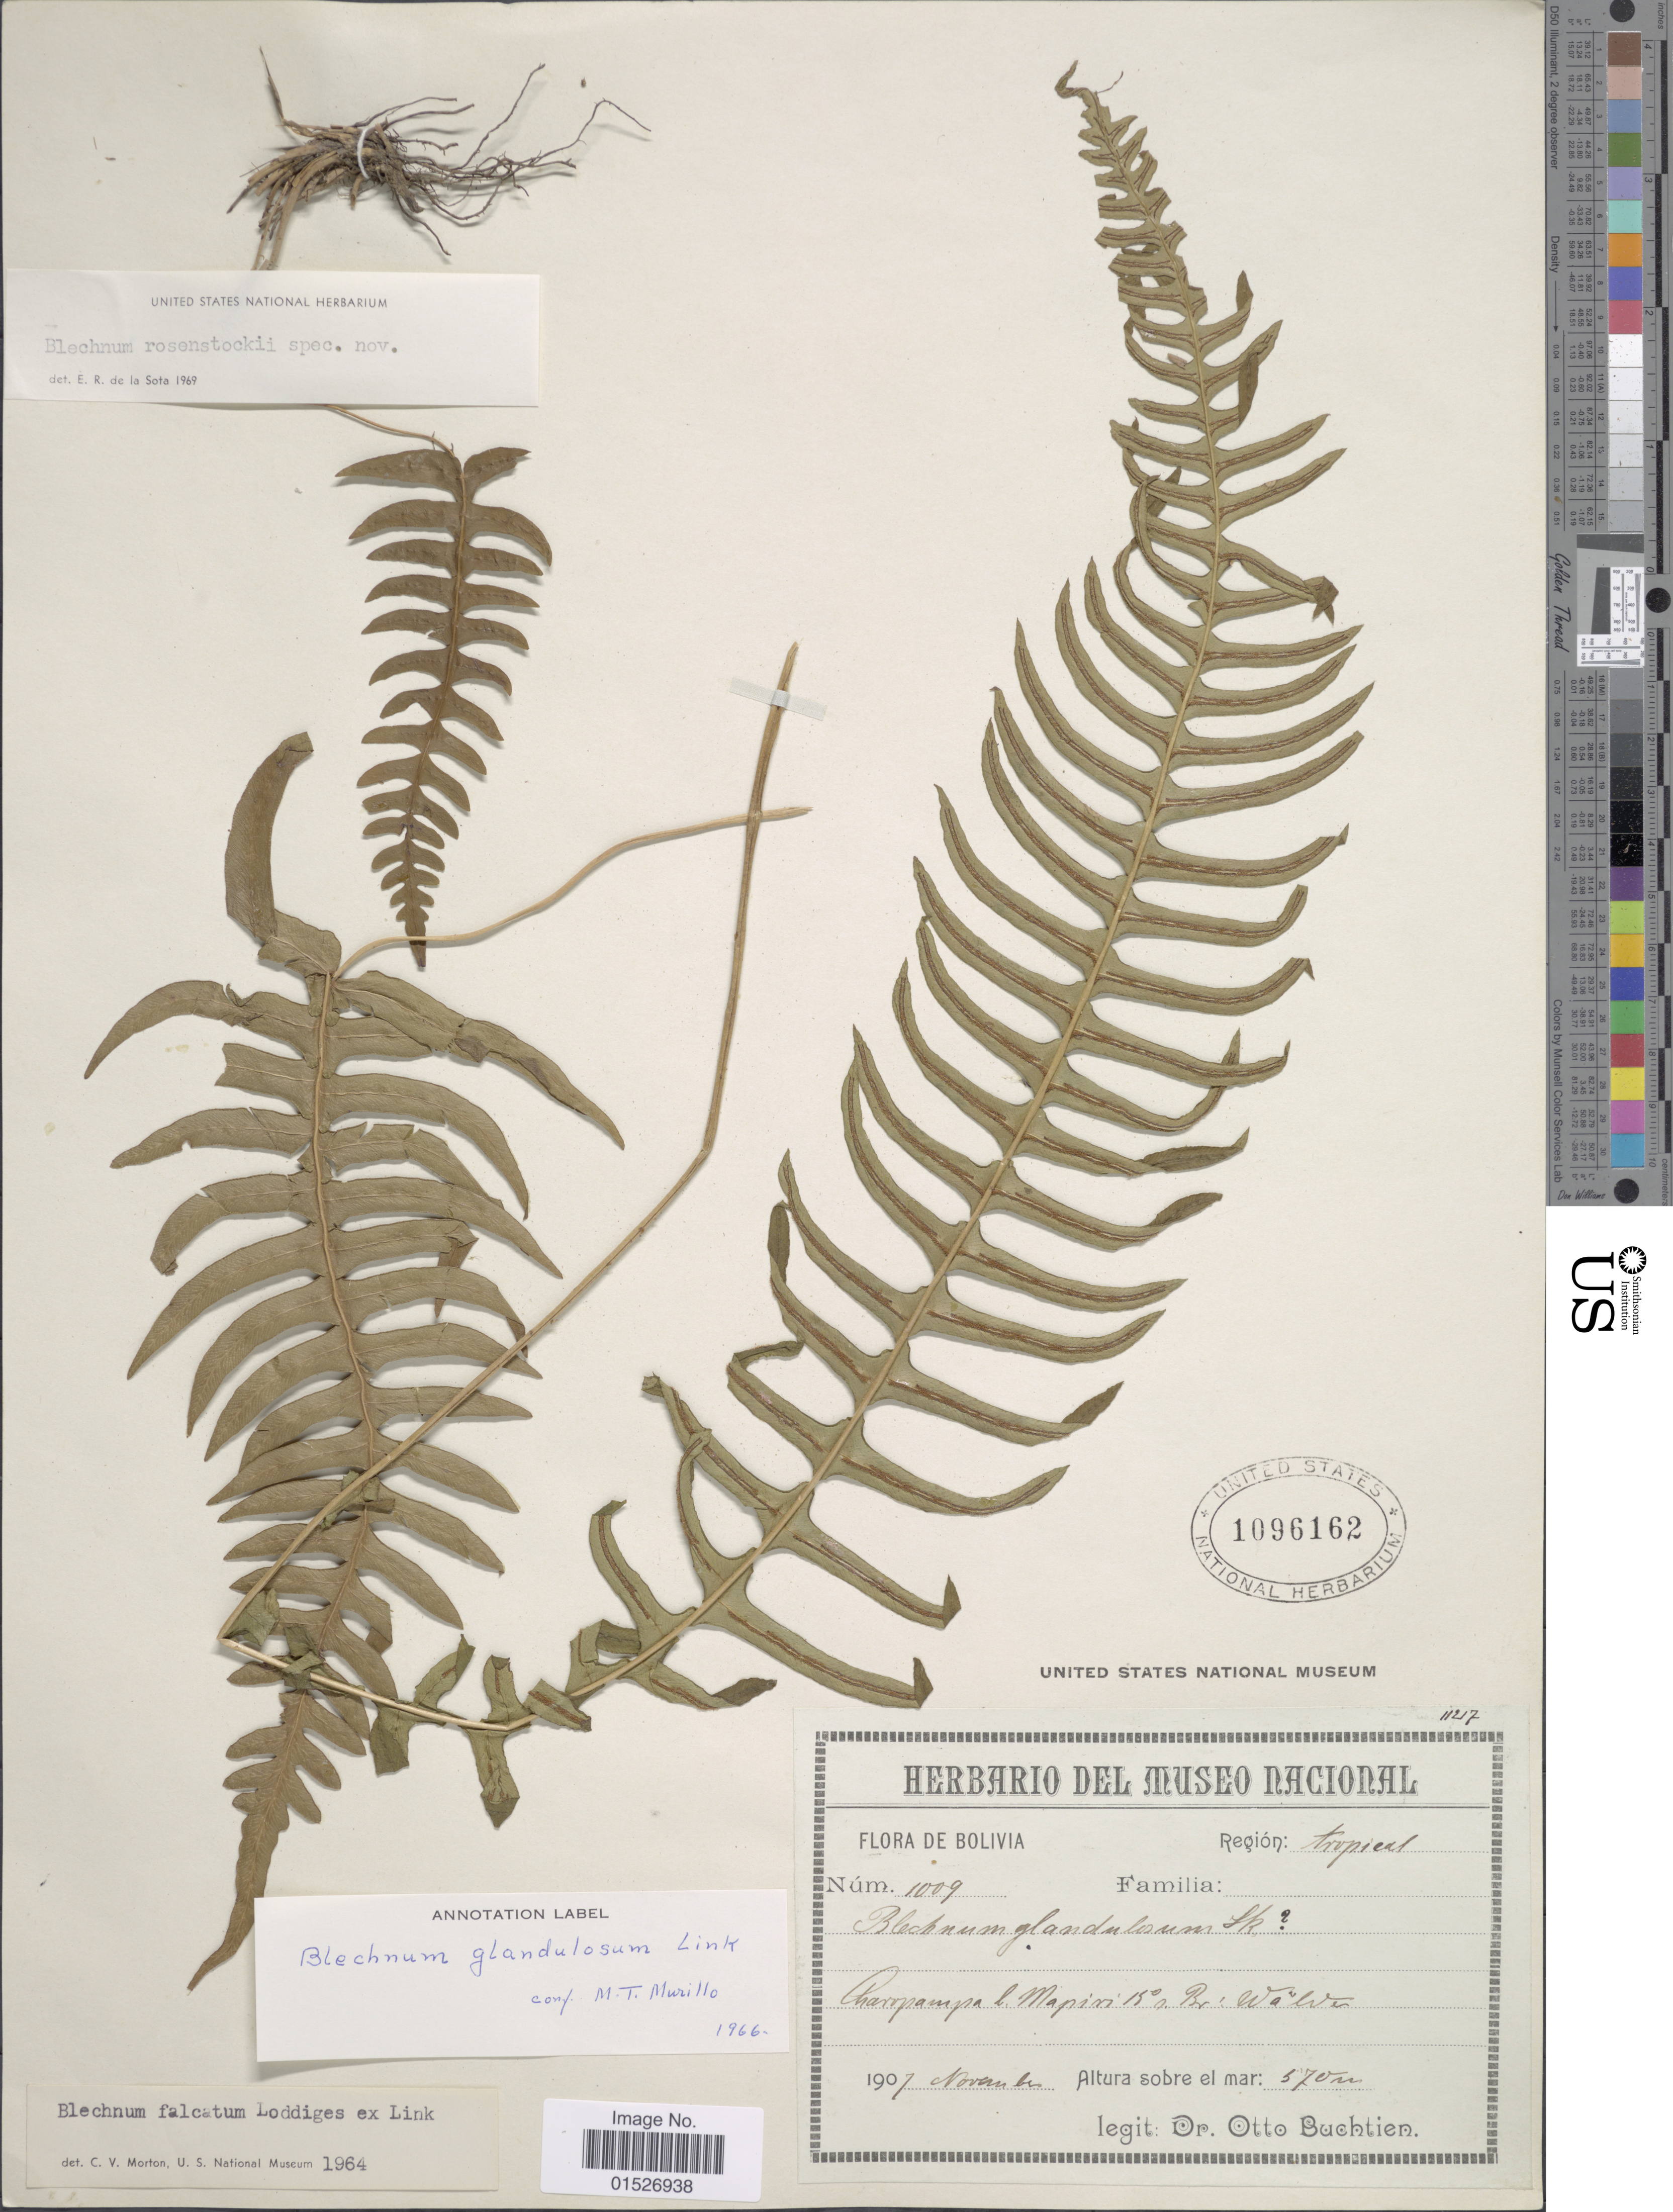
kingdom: Plantae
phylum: Tracheophyta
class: Polypodiopsida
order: Polypodiales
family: Blechnaceae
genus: Blechnum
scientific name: Blechnum rosenstockii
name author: de la Sota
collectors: O. Buchtien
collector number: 1009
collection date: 1907-11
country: Bolivia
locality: Region: Tropical. Charopampa l. Mapiri 15° s. Br. Walde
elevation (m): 570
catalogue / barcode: US 1096162